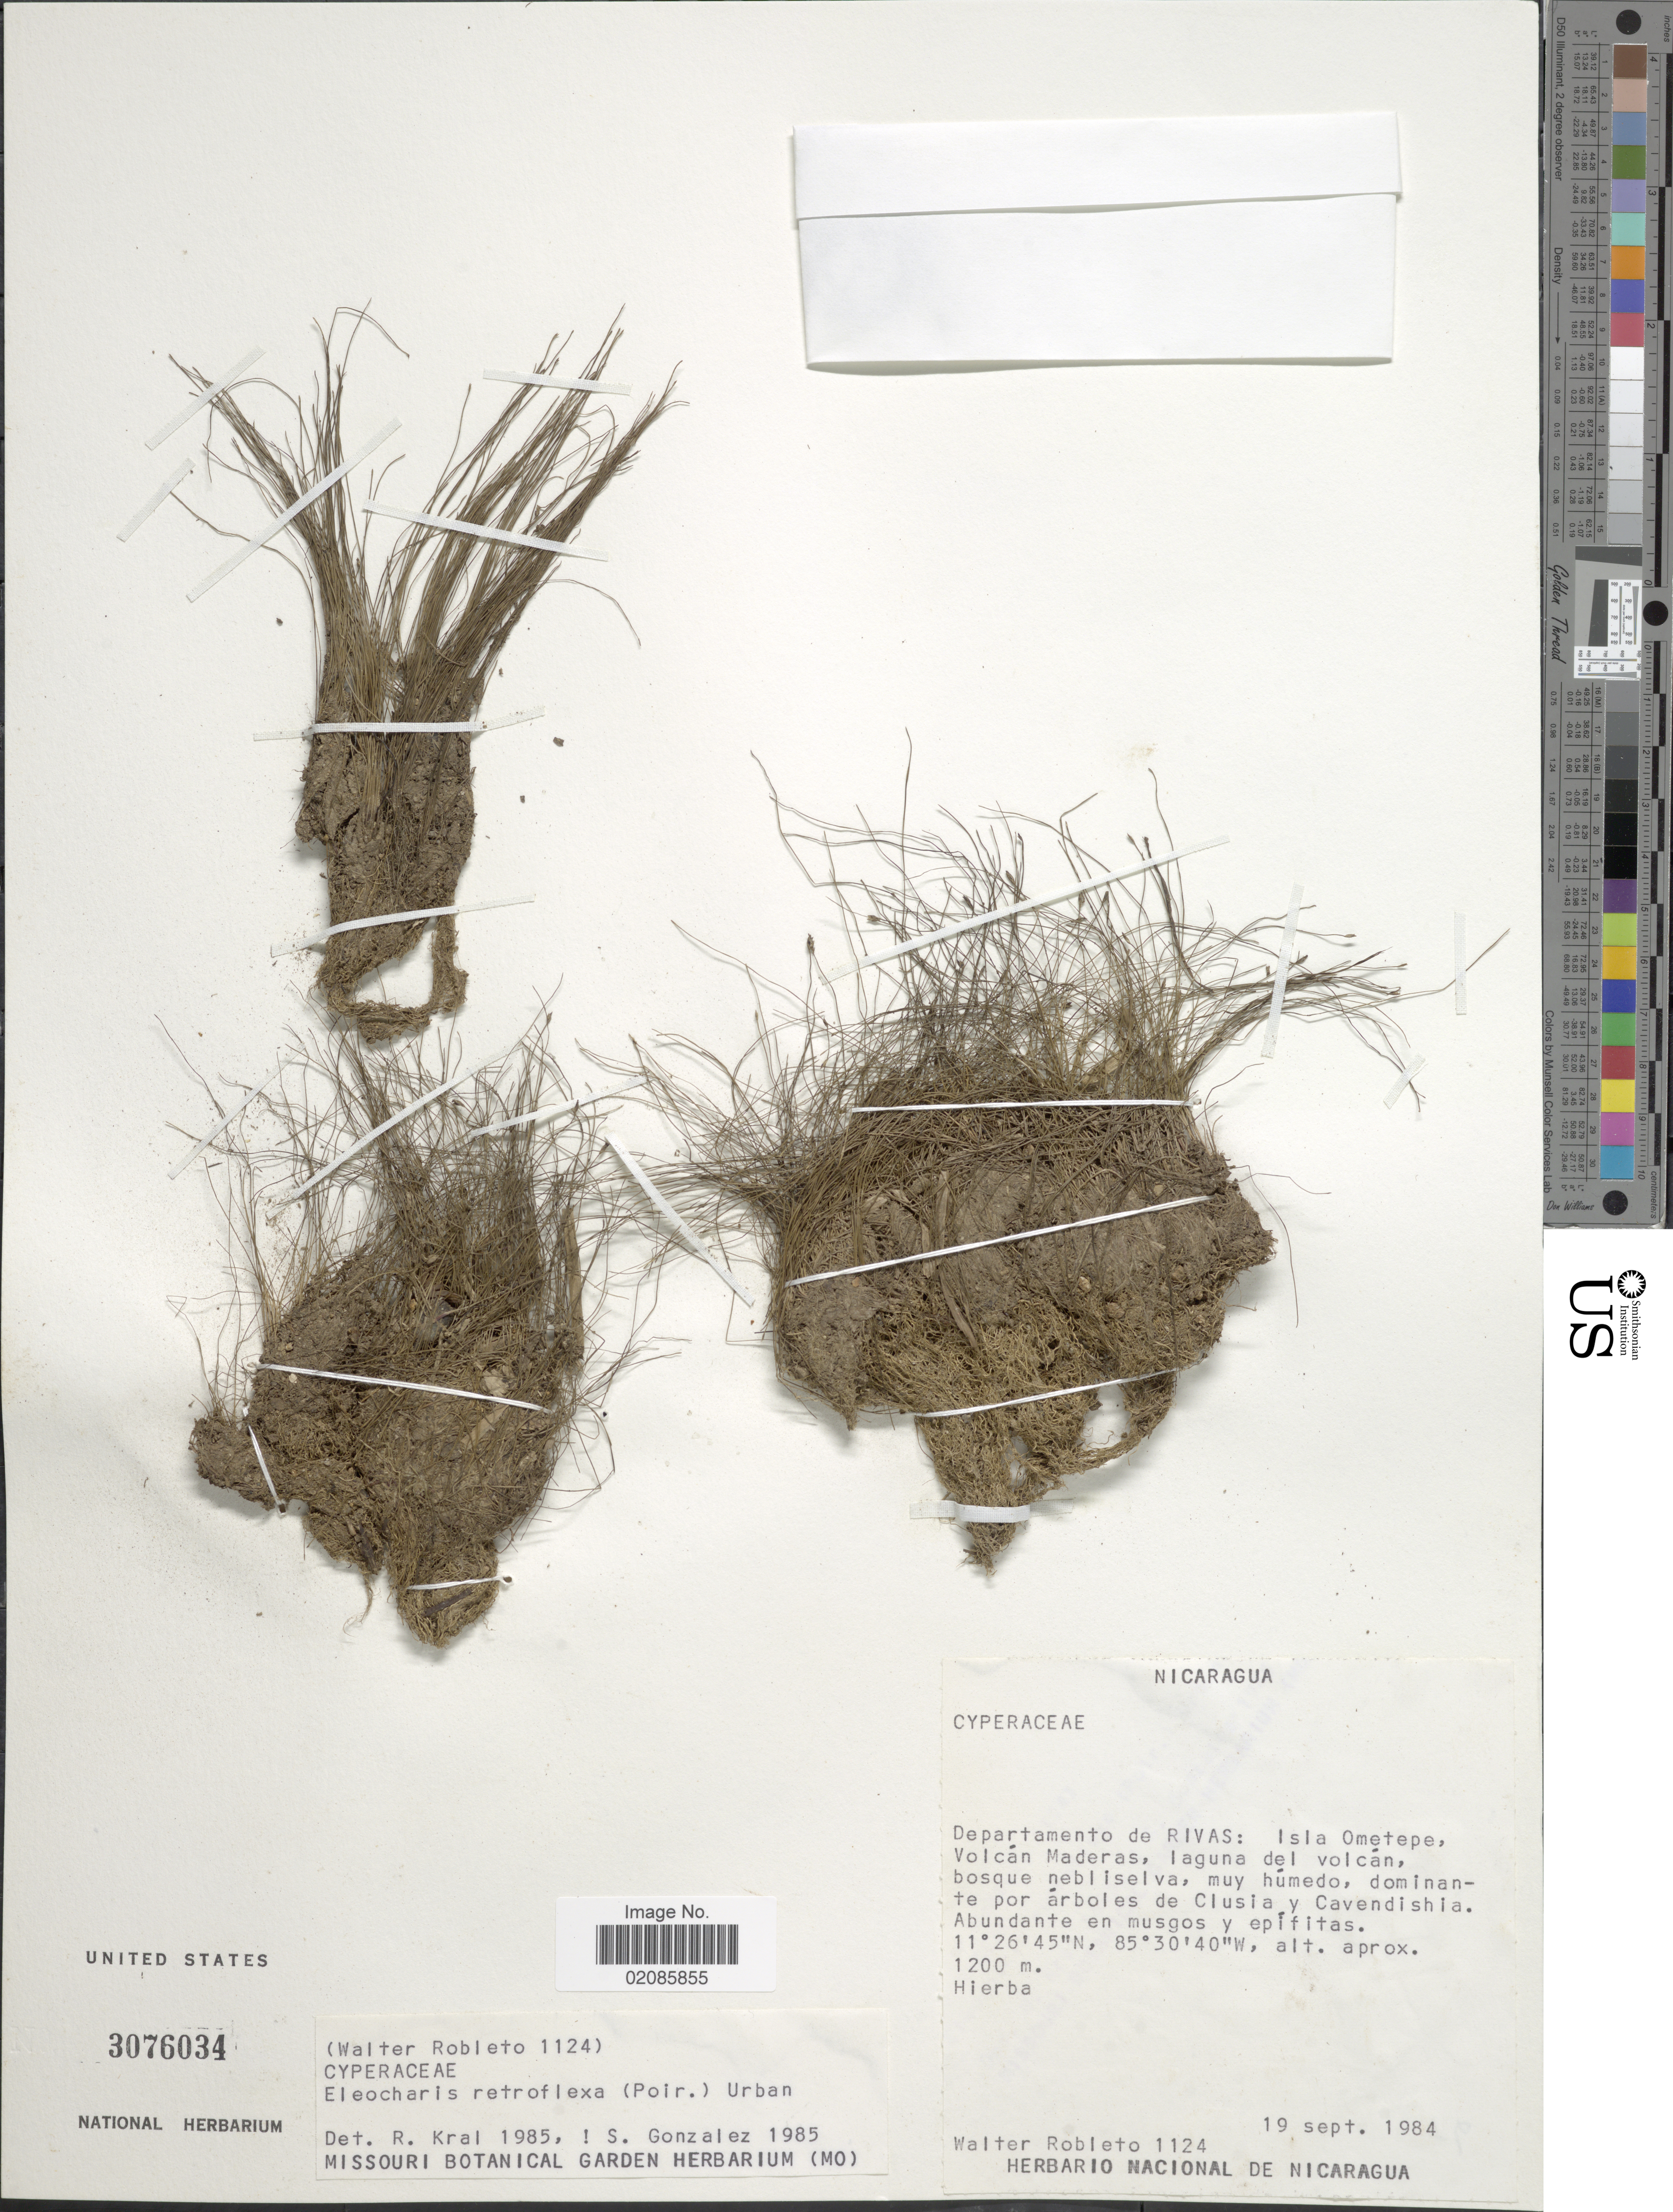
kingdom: Plantae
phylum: Tracheophyta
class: Liliopsida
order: Poales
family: Cyperaceae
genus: Eleocharis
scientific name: Eleocharis retroflexa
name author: (Poir.) Urb.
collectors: W. Robleto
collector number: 1124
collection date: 1984-09-19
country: Nicaragua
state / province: Rivas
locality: Departamento de Rivas: Isla Ometepe, Volcán Maderas, laguna del volcán, bosque nebliselva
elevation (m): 1200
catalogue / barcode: US 3076034